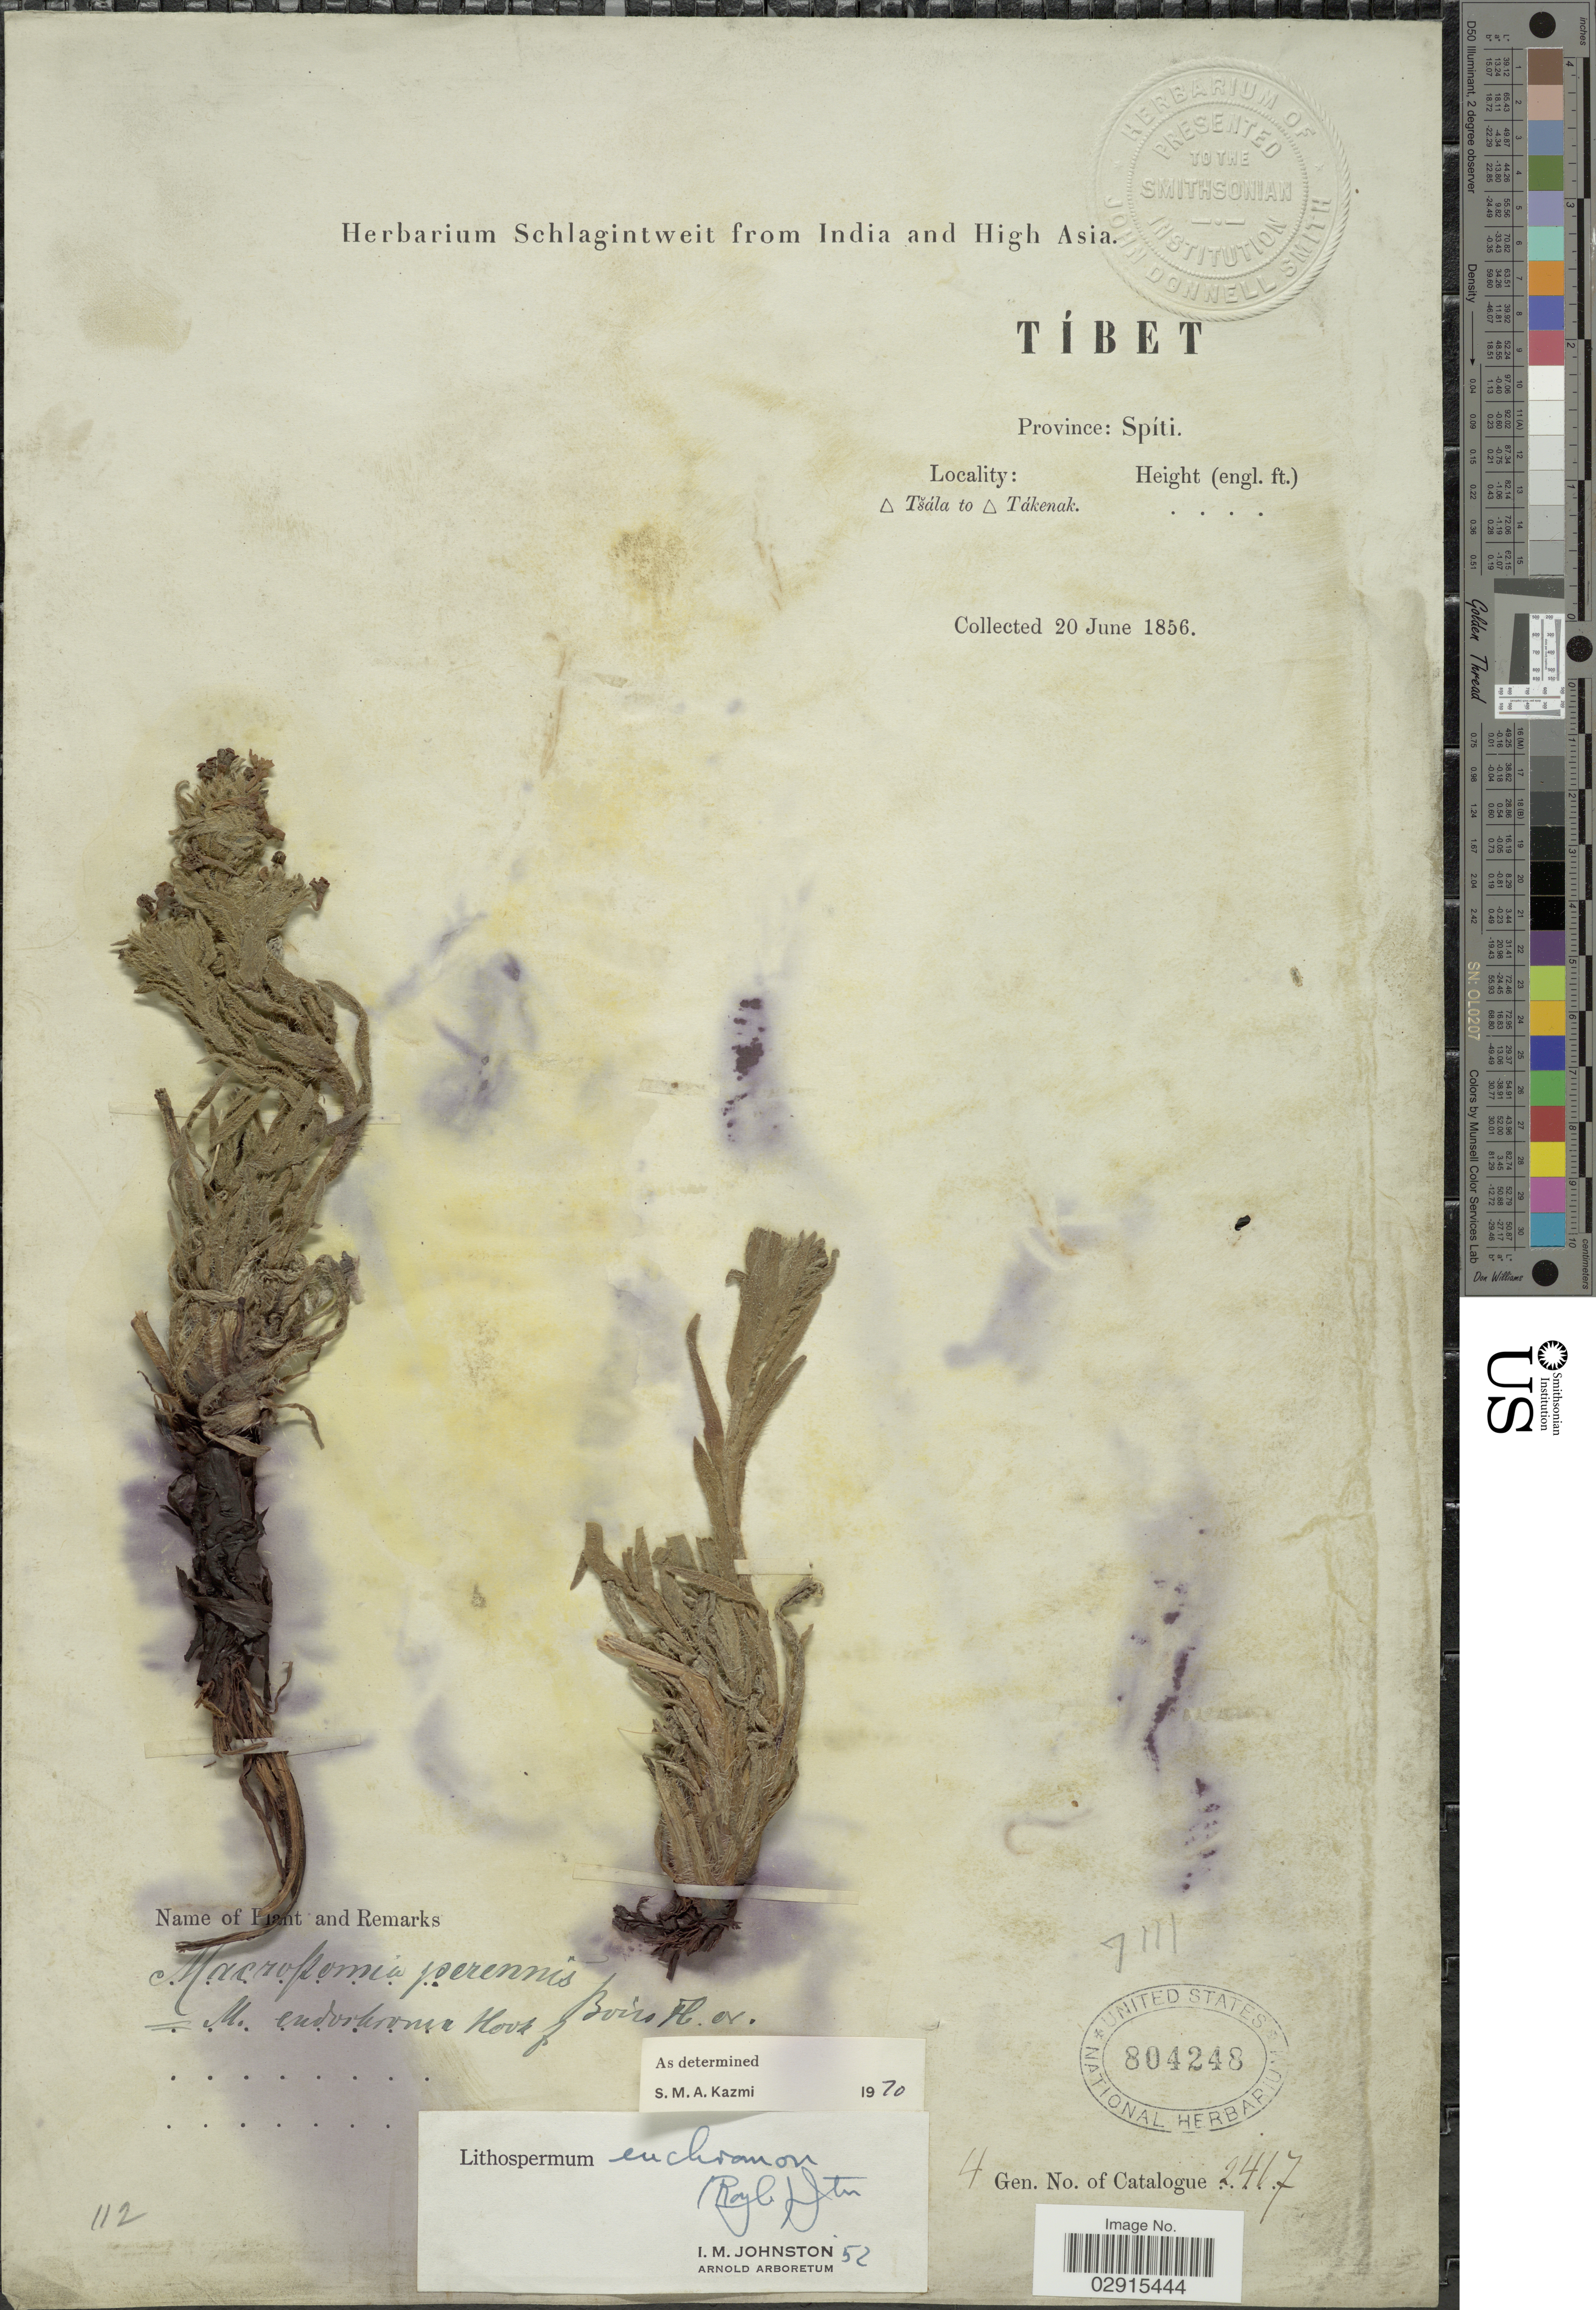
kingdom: Plantae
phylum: Tracheophyta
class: Magnoliopsida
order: Boraginales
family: Boraginaceae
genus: Lithospermum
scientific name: Lithospermum euchromon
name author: Royle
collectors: ex herb. Schlagintweit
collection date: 1856-06-20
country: China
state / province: Xizang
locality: Tšála to Tákenak. Province: Spíti. Tíbet.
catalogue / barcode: US 804248